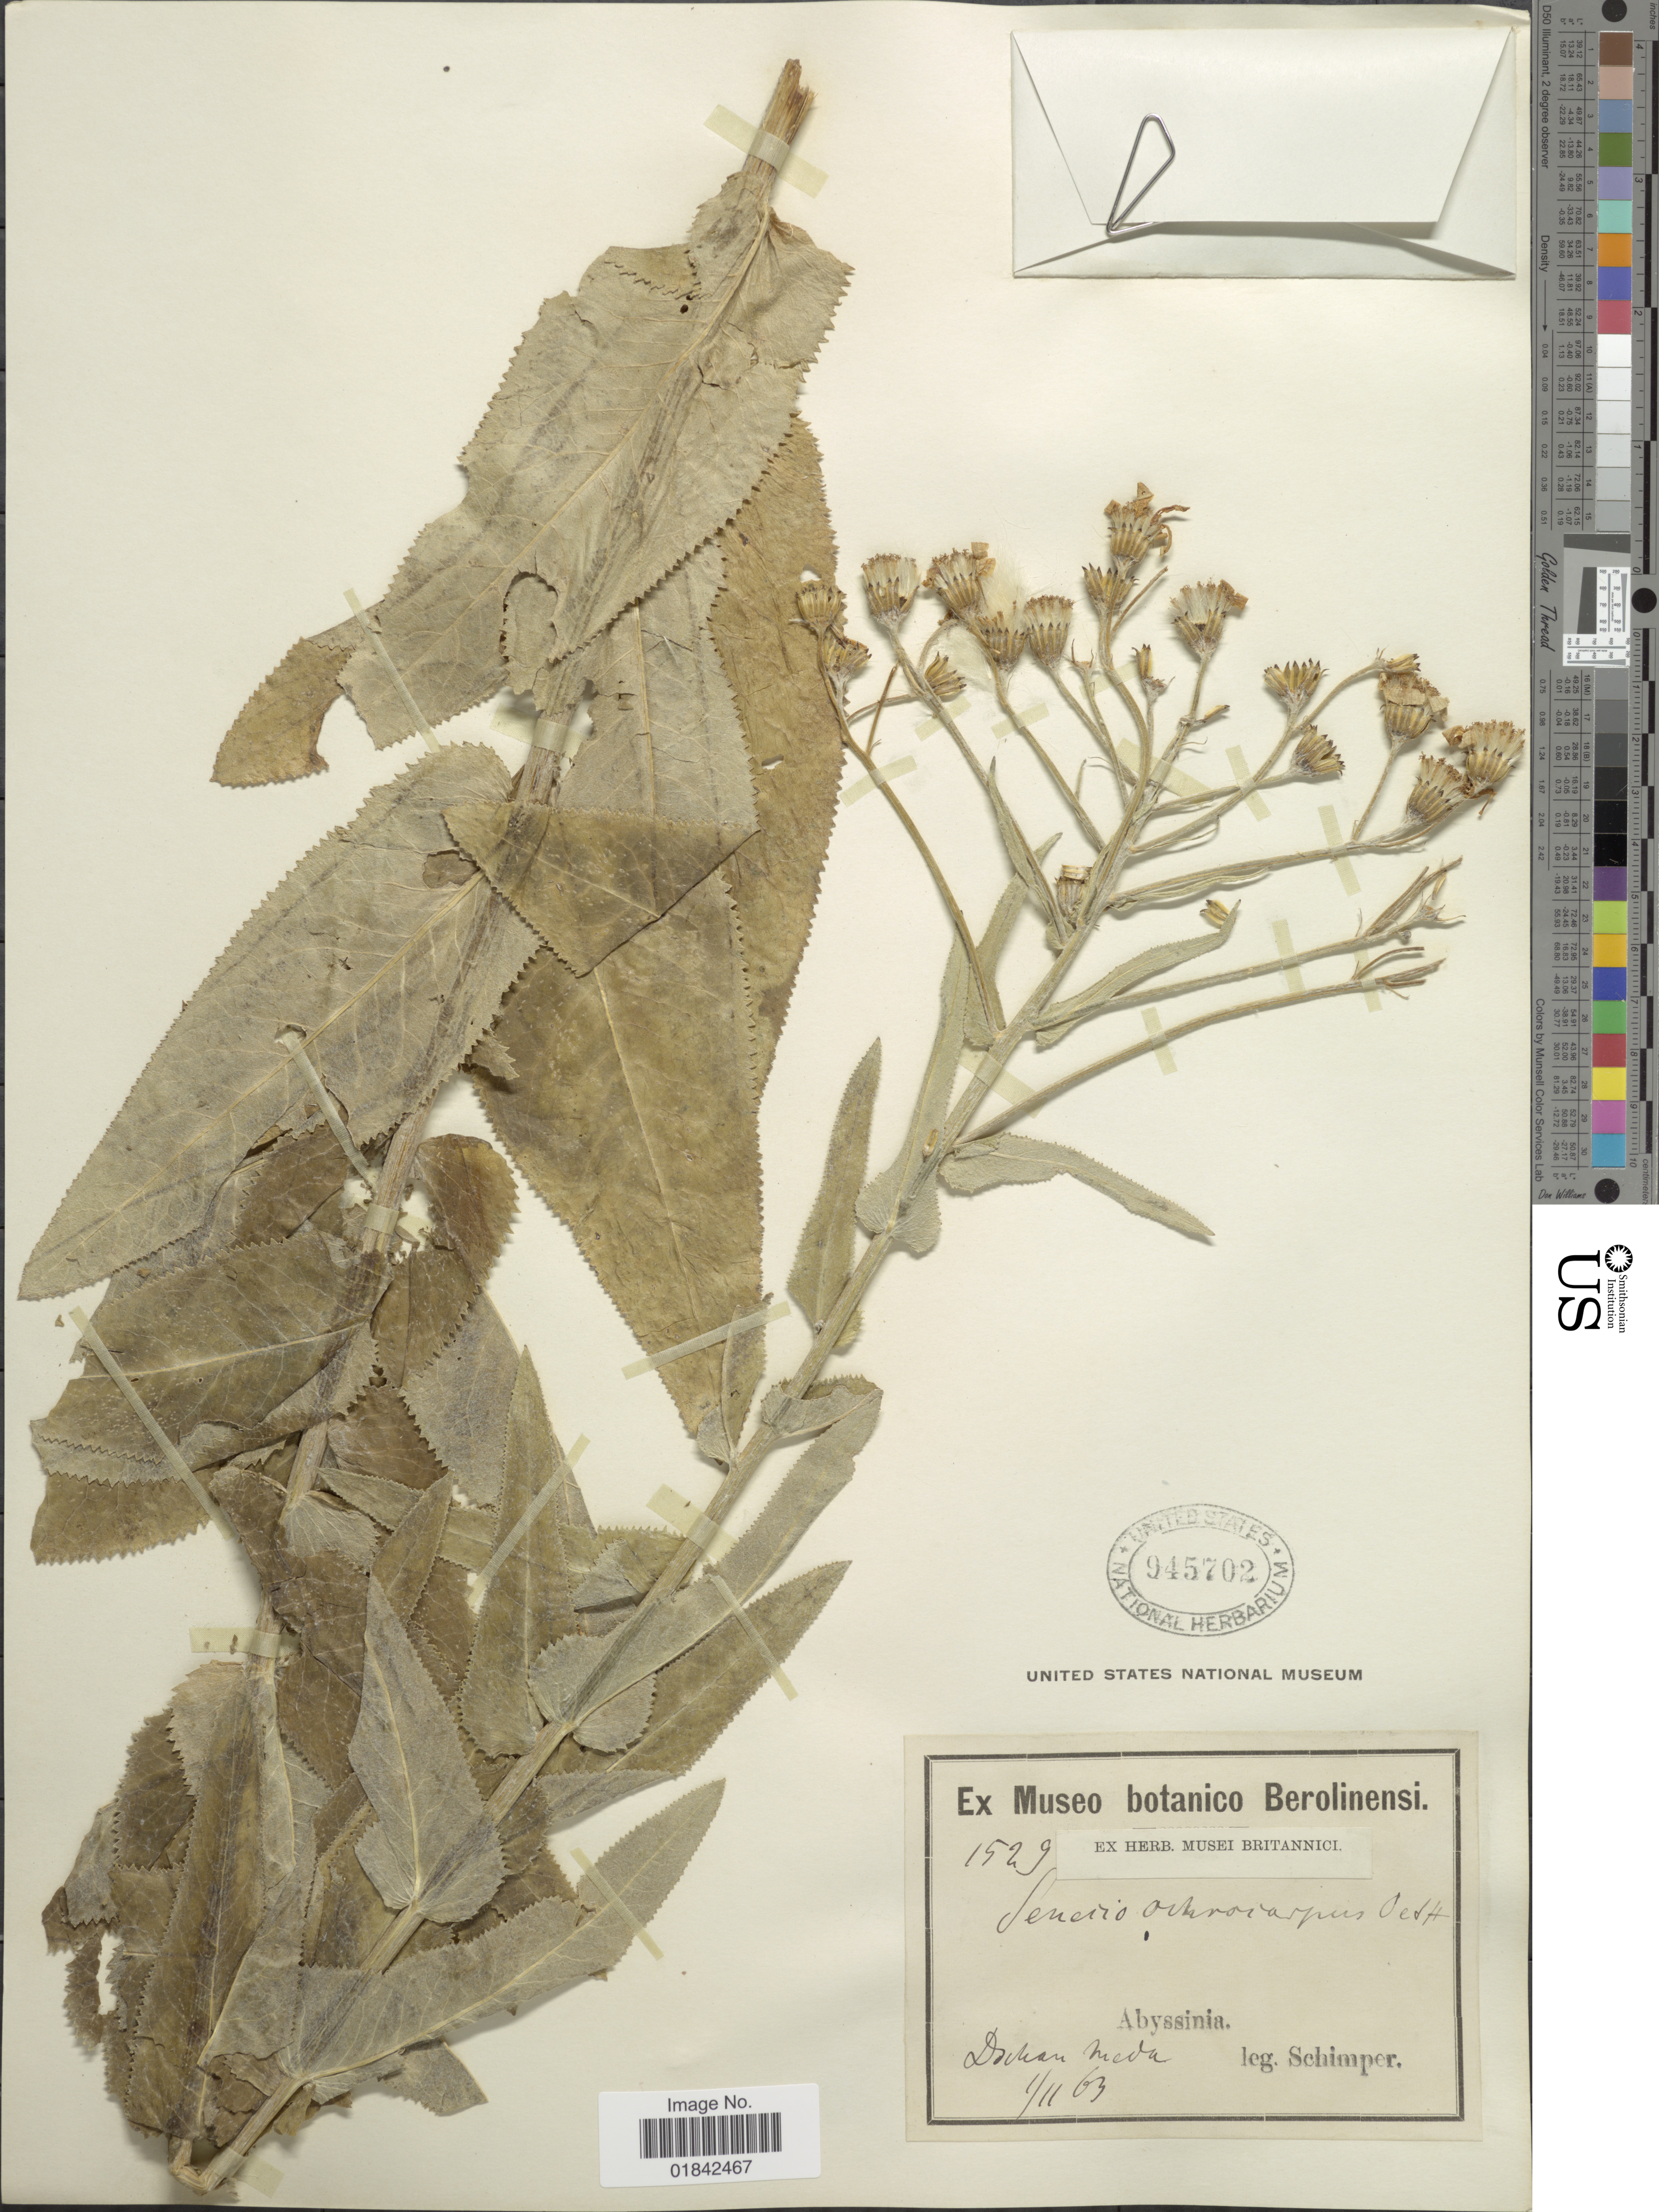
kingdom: Plantae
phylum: Tracheophyta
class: Magnoliopsida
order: Asterales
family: Asteraceae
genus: Senecio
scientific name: Senecio ochrocarpus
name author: Oliv. & Hieron.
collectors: -. Schimper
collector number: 1529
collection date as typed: Transcribed d/m/y: 1/11/63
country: Eritrea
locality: Abyssinia, Dschan Meda.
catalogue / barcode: US 945702